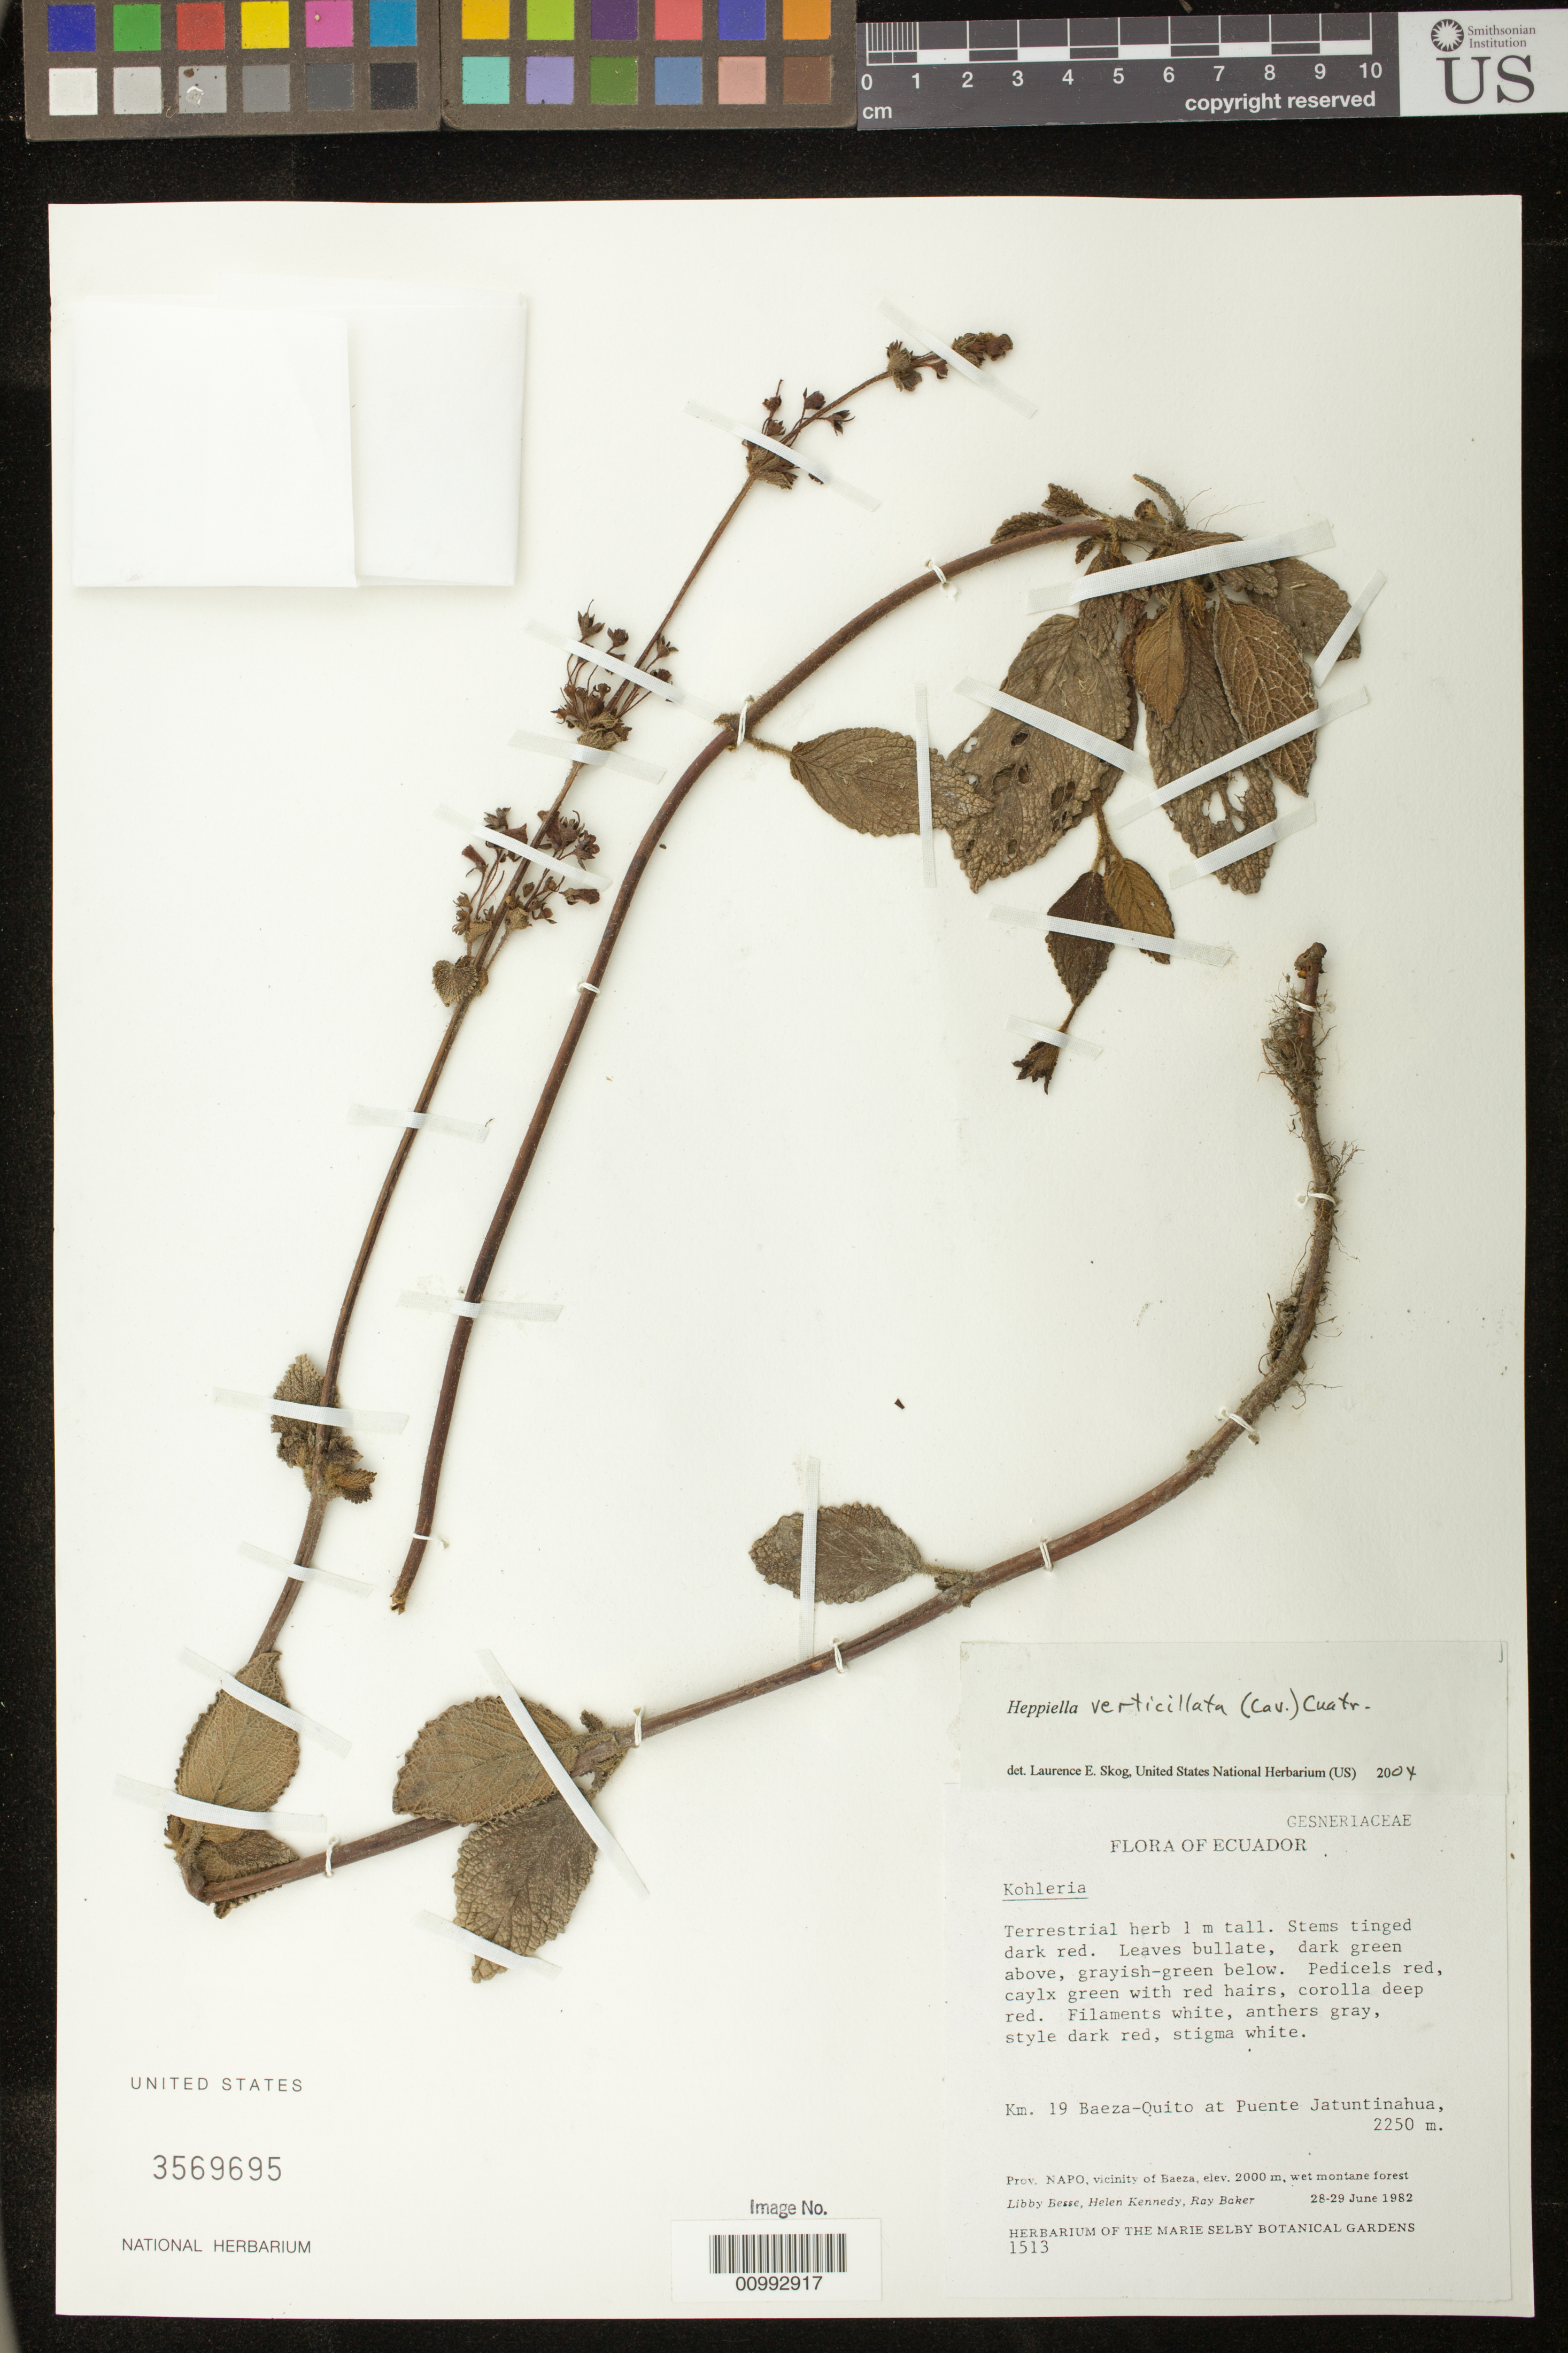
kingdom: Plantae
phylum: Tracheophyta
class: Magnoliopsida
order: Lamiales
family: Gesneriaceae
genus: Heppiella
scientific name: Heppiella verticillata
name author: (Cav.) Cuatrec.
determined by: Skog, Laurence E.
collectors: L. Besse, H. Kennedy & R. Baker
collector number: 1513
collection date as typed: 28-29 Jun 1982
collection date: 1982-06-28/1982-06-29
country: Ecuador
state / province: Napo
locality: Km. 19 Baeza-Quito at Puente Jatuntinahua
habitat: Wet montane forest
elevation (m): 2250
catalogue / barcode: US 3569695